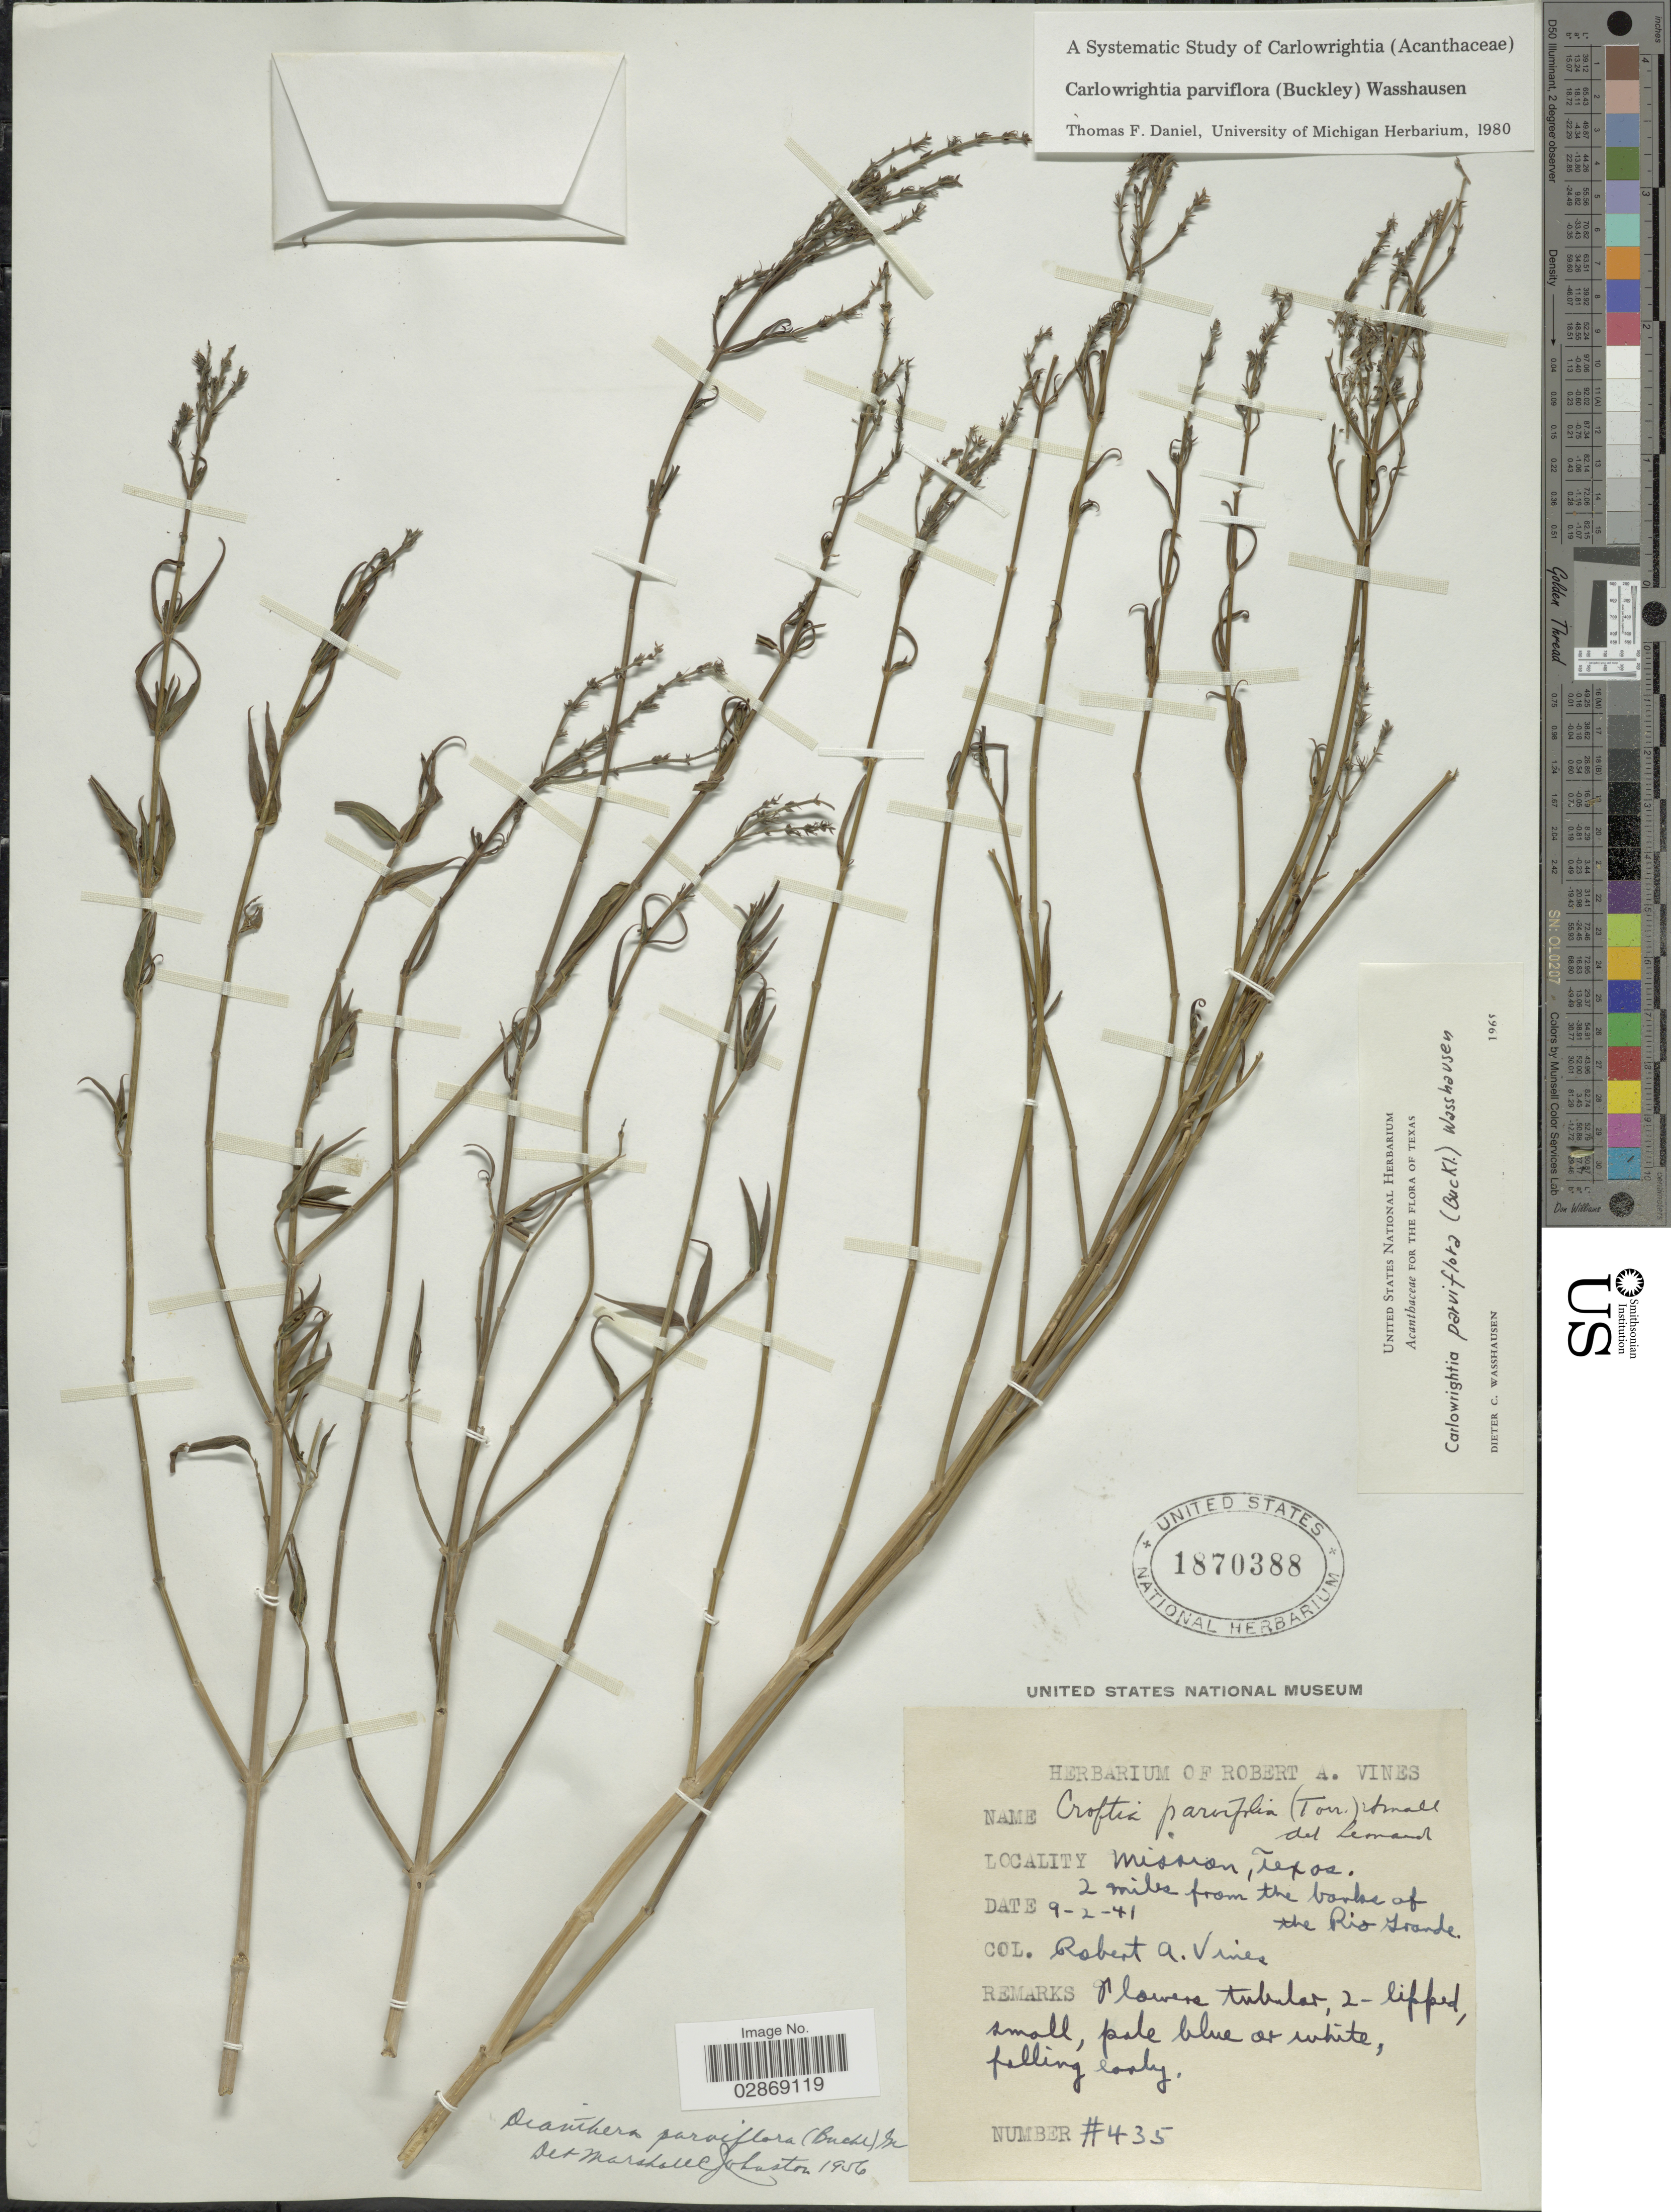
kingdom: Plantae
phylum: Tracheophyta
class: Magnoliopsida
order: Lamiales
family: Acanthaceae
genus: Carlowrightia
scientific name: Carlowrightia parvifolia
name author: Brandegee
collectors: R. Vines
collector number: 435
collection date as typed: Transcribed d/m/y: 9/2/41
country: United States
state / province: Texas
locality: Mission Texas, 2 miles from the banks of Rio Grande.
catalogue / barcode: US 1870388